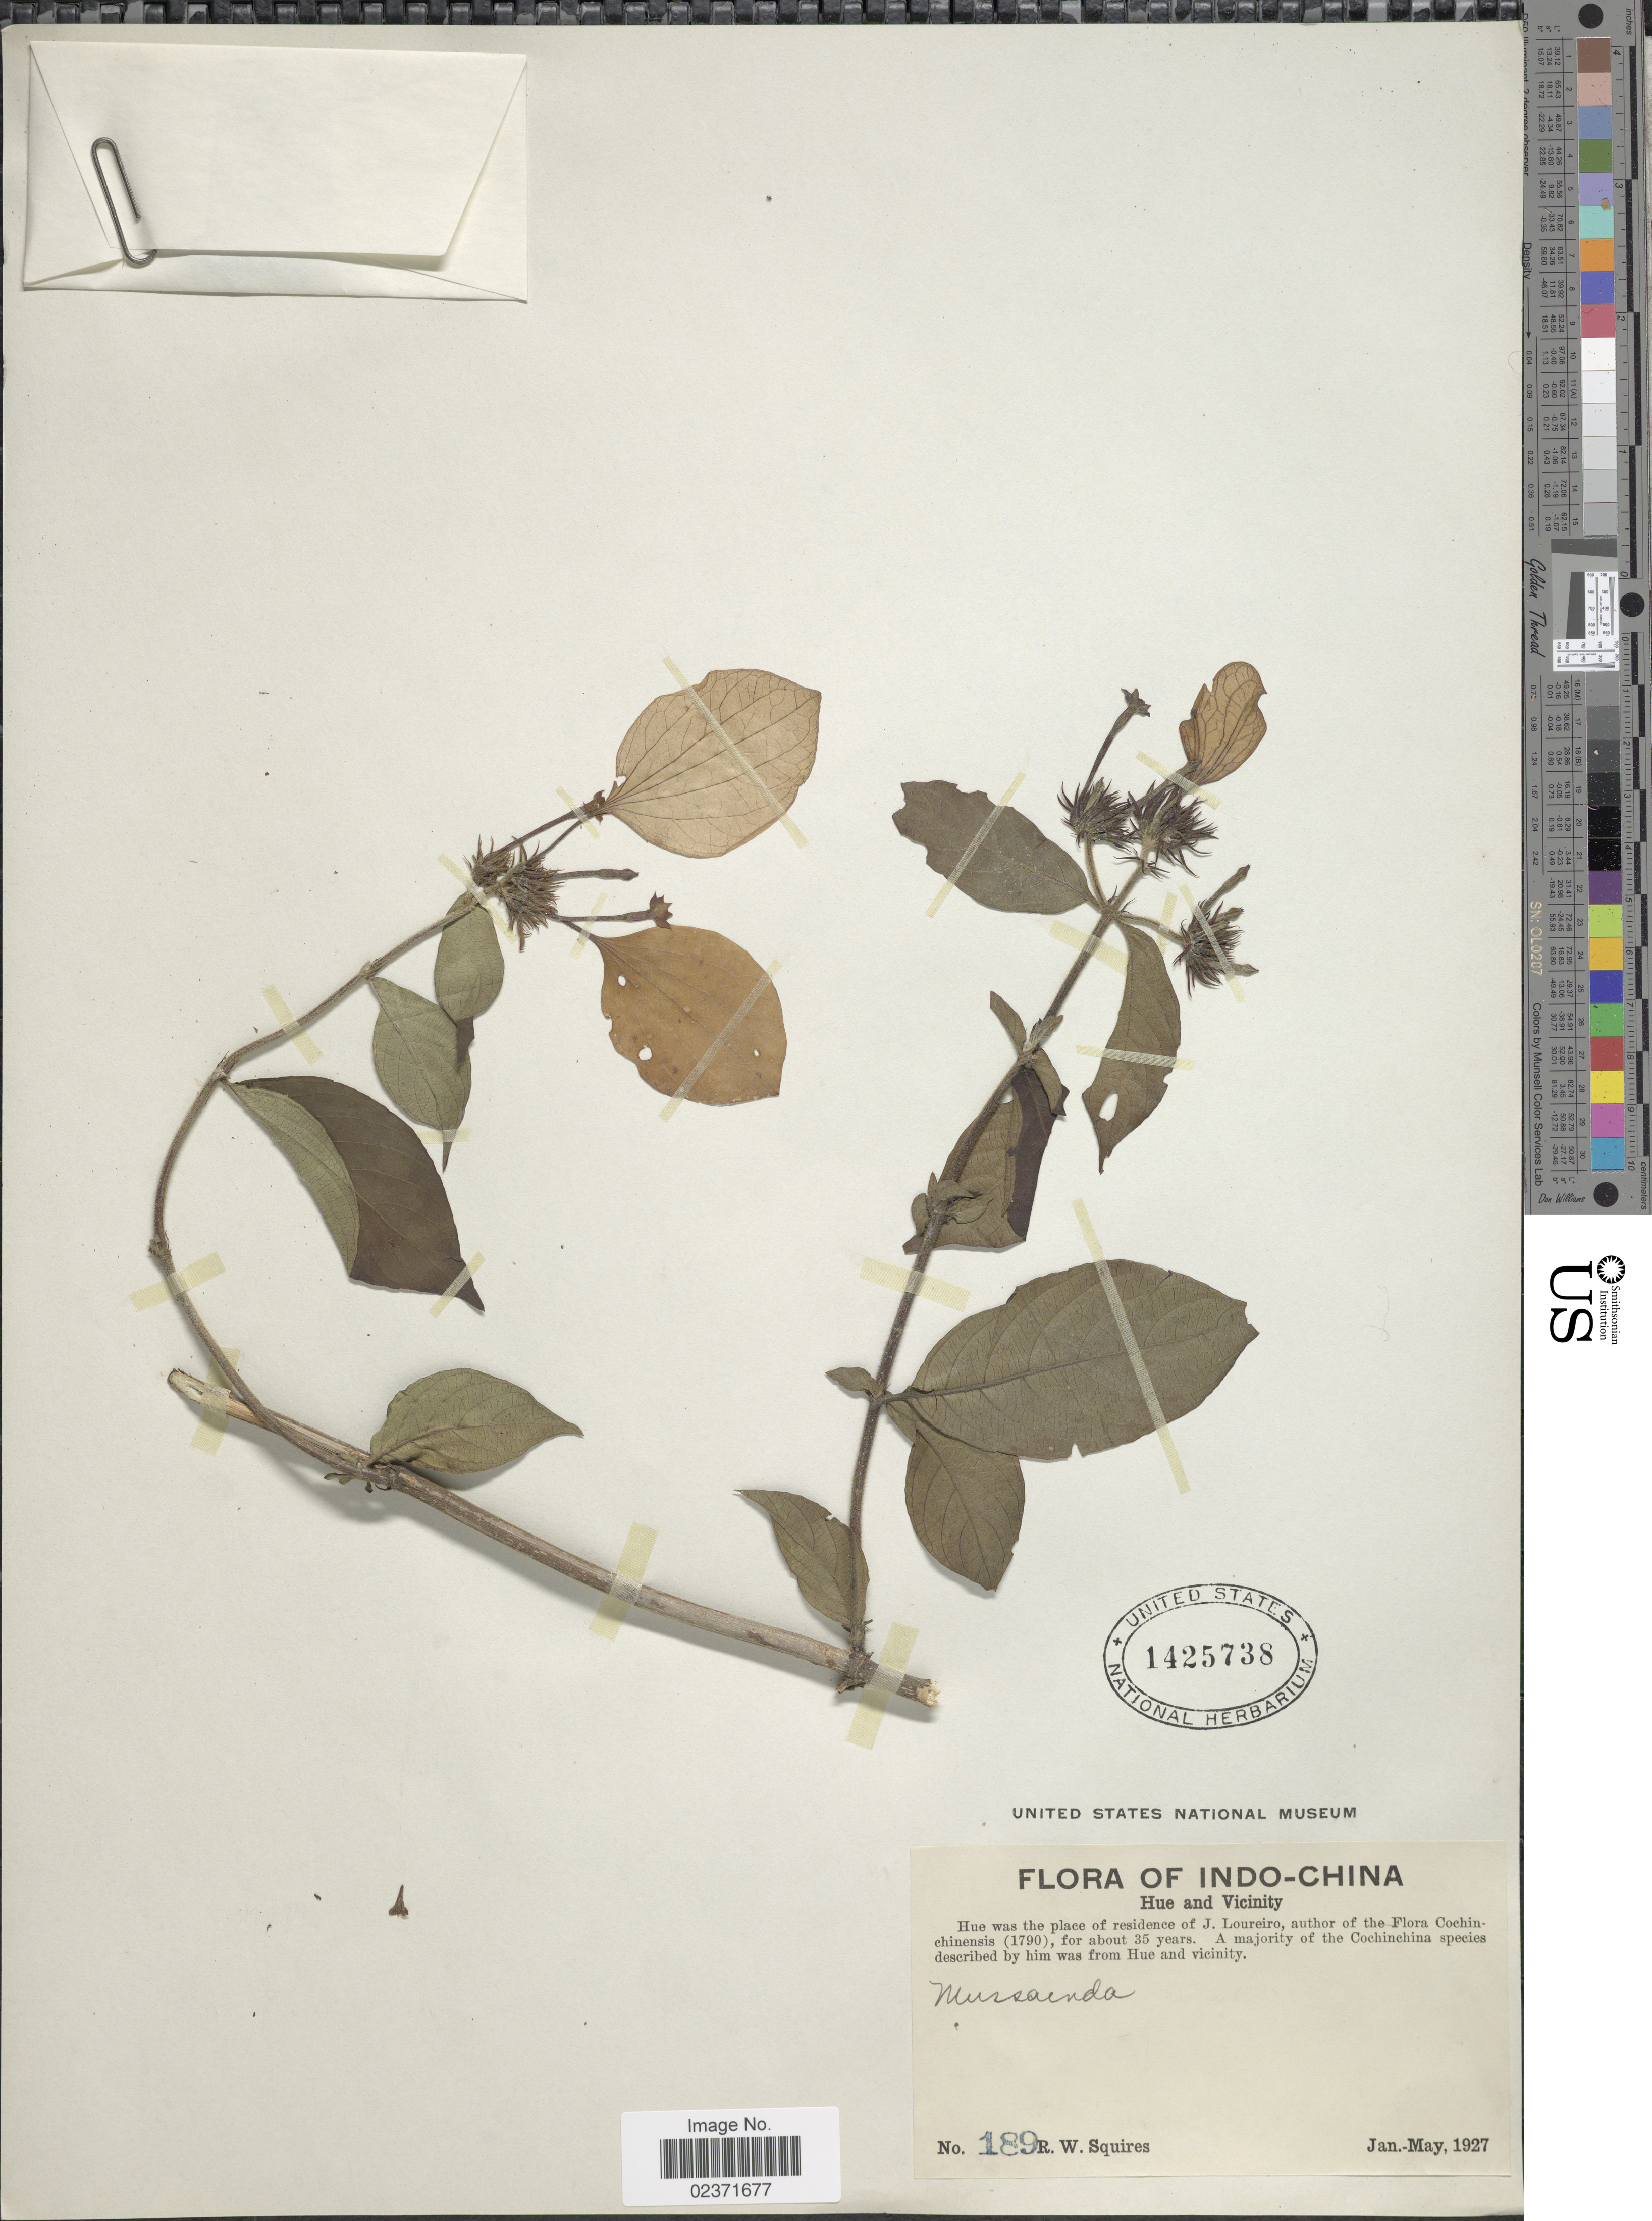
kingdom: Plantae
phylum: Tracheophyta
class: Magnoliopsida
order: Gentianales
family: Rubiaceae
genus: Mussaenda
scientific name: Mussaenda sp.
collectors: R. Squires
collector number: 189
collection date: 1927-01/1927-05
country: Vietnam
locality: Indo-China. Hue and vicinity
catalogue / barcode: US 1425738